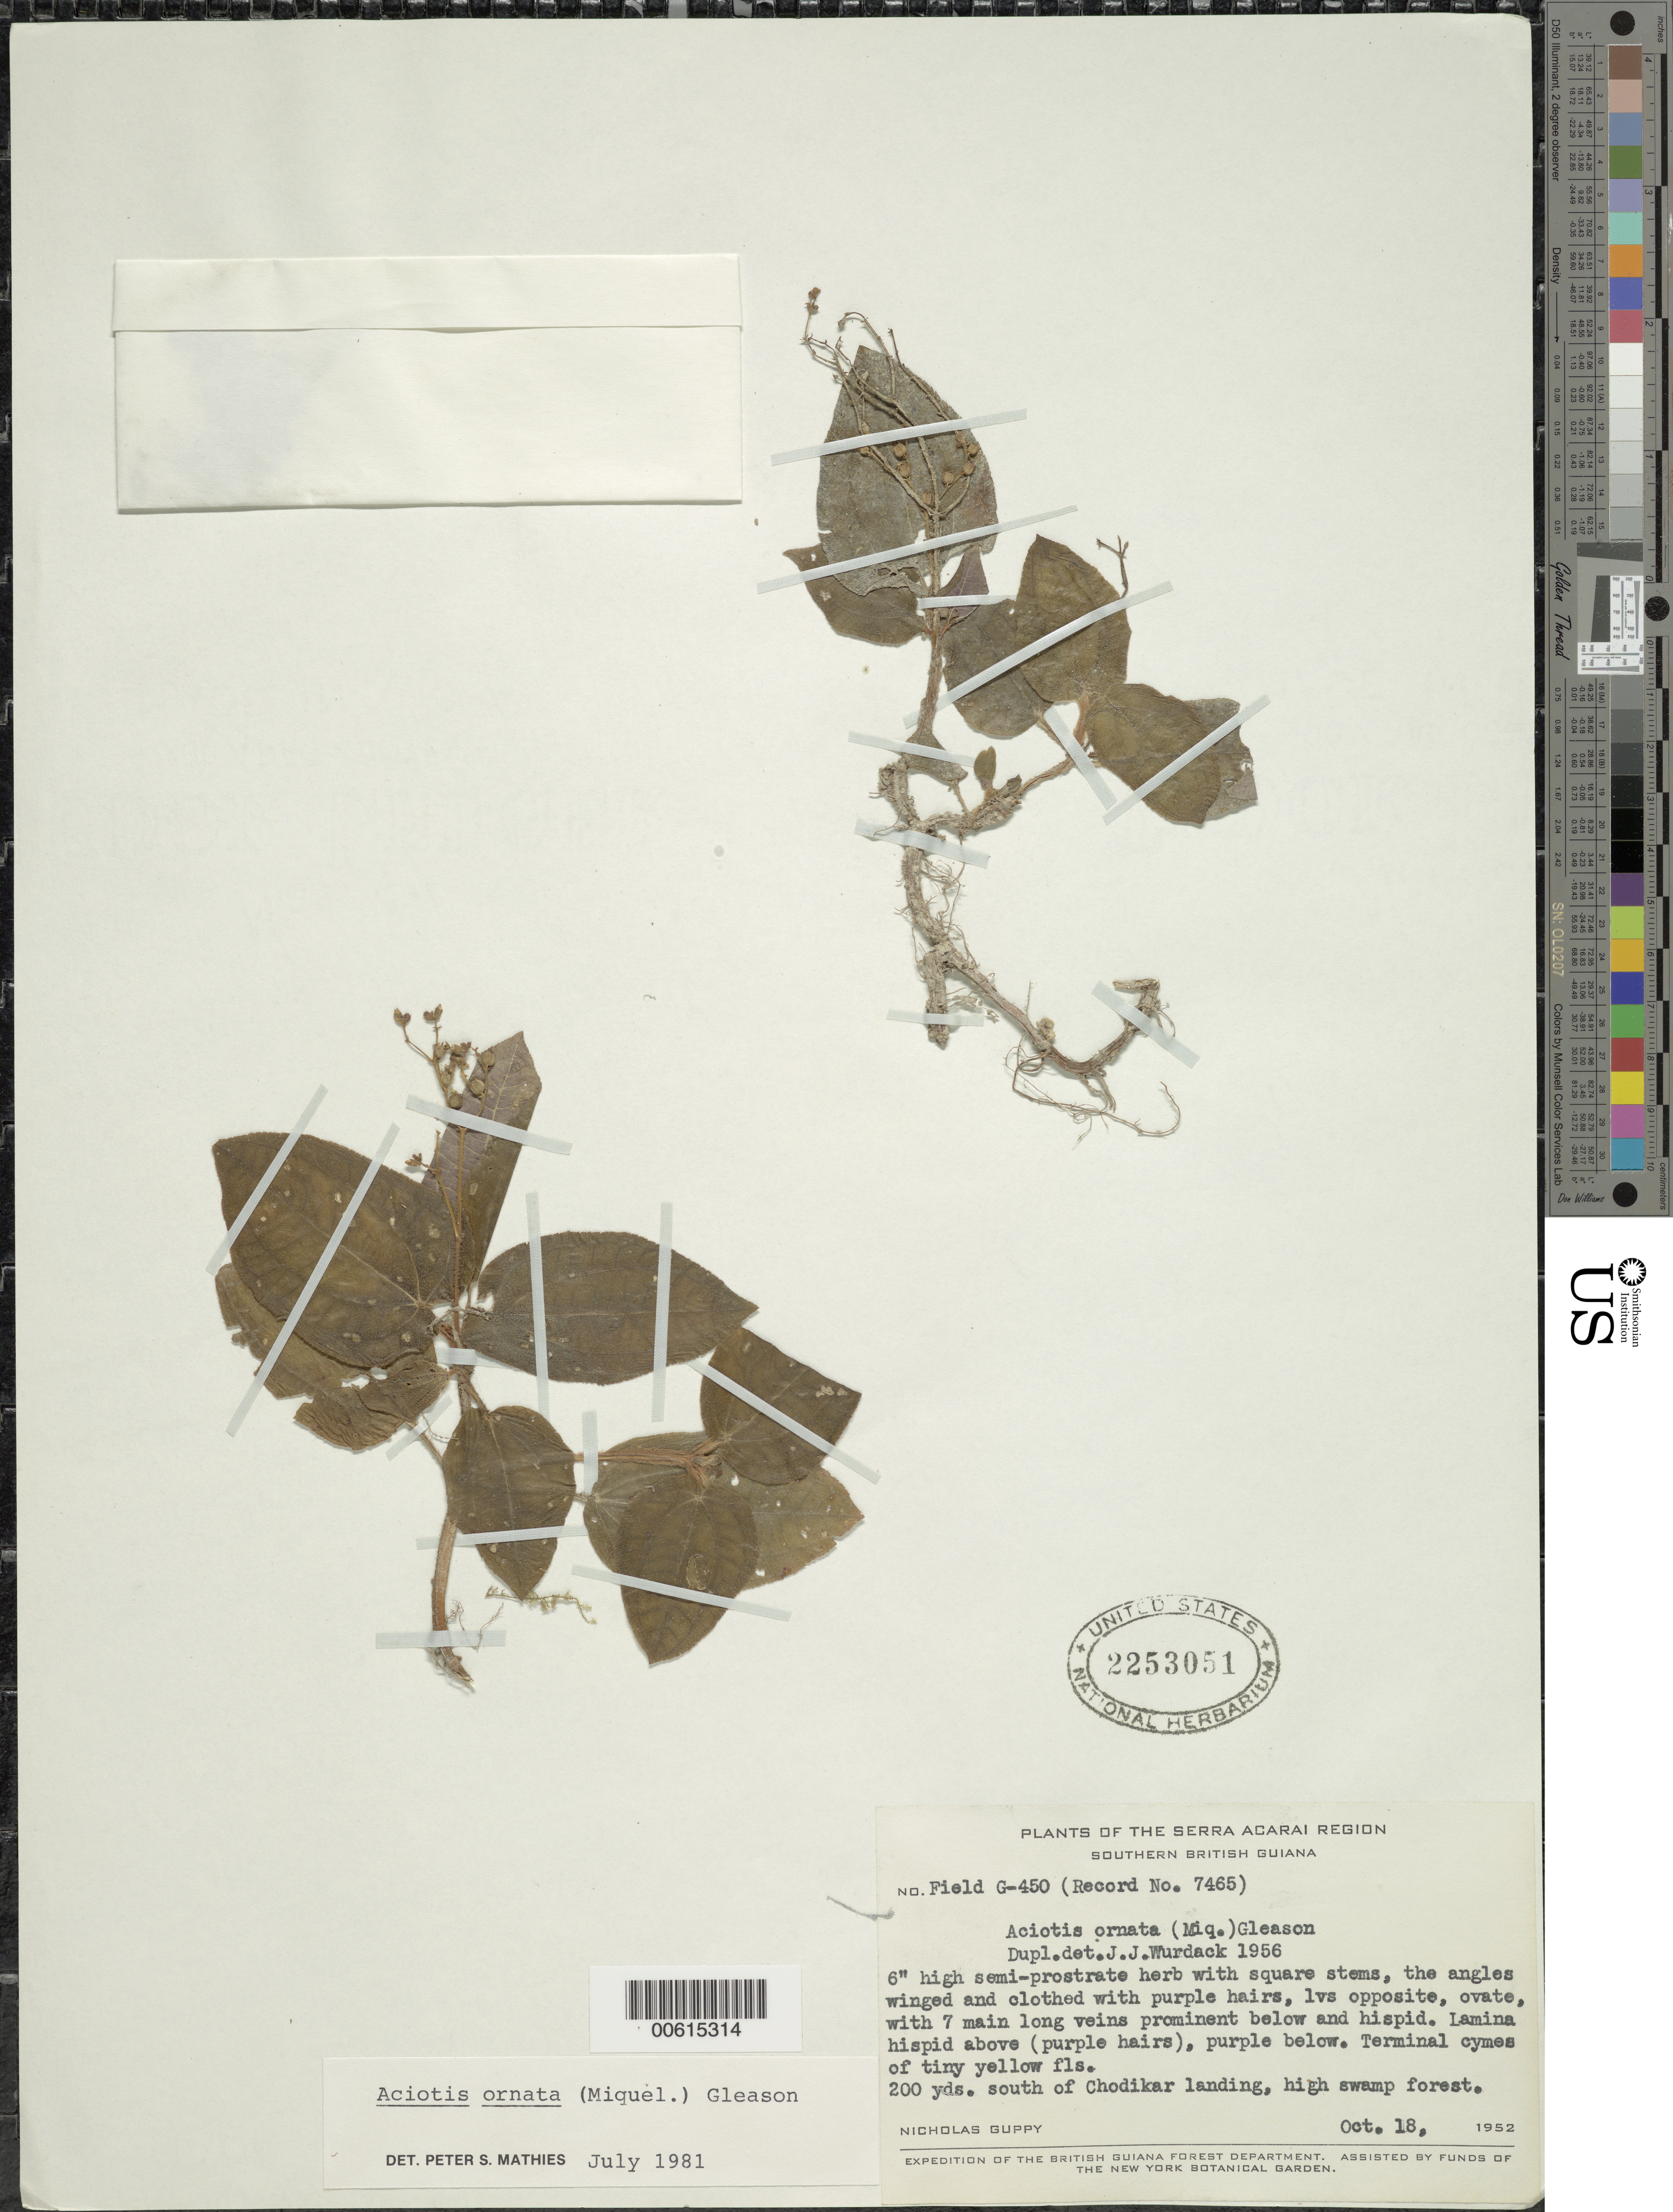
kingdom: Plantae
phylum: Tracheophyta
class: Magnoliopsida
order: Myrtales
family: Melastomataceae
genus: Aciotis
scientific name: Aciotis ornata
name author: (Miq.) Gleason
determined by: Mathies, P. S.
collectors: N. Guppy & British Guiana Forestry Dept.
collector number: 7465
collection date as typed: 18-Oct-52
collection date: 1952-10-18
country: Guyana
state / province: U. Takutu-U. Essequibo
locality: Chodikar Landing, 200 yds. south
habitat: High swamp forest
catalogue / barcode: US 2253051